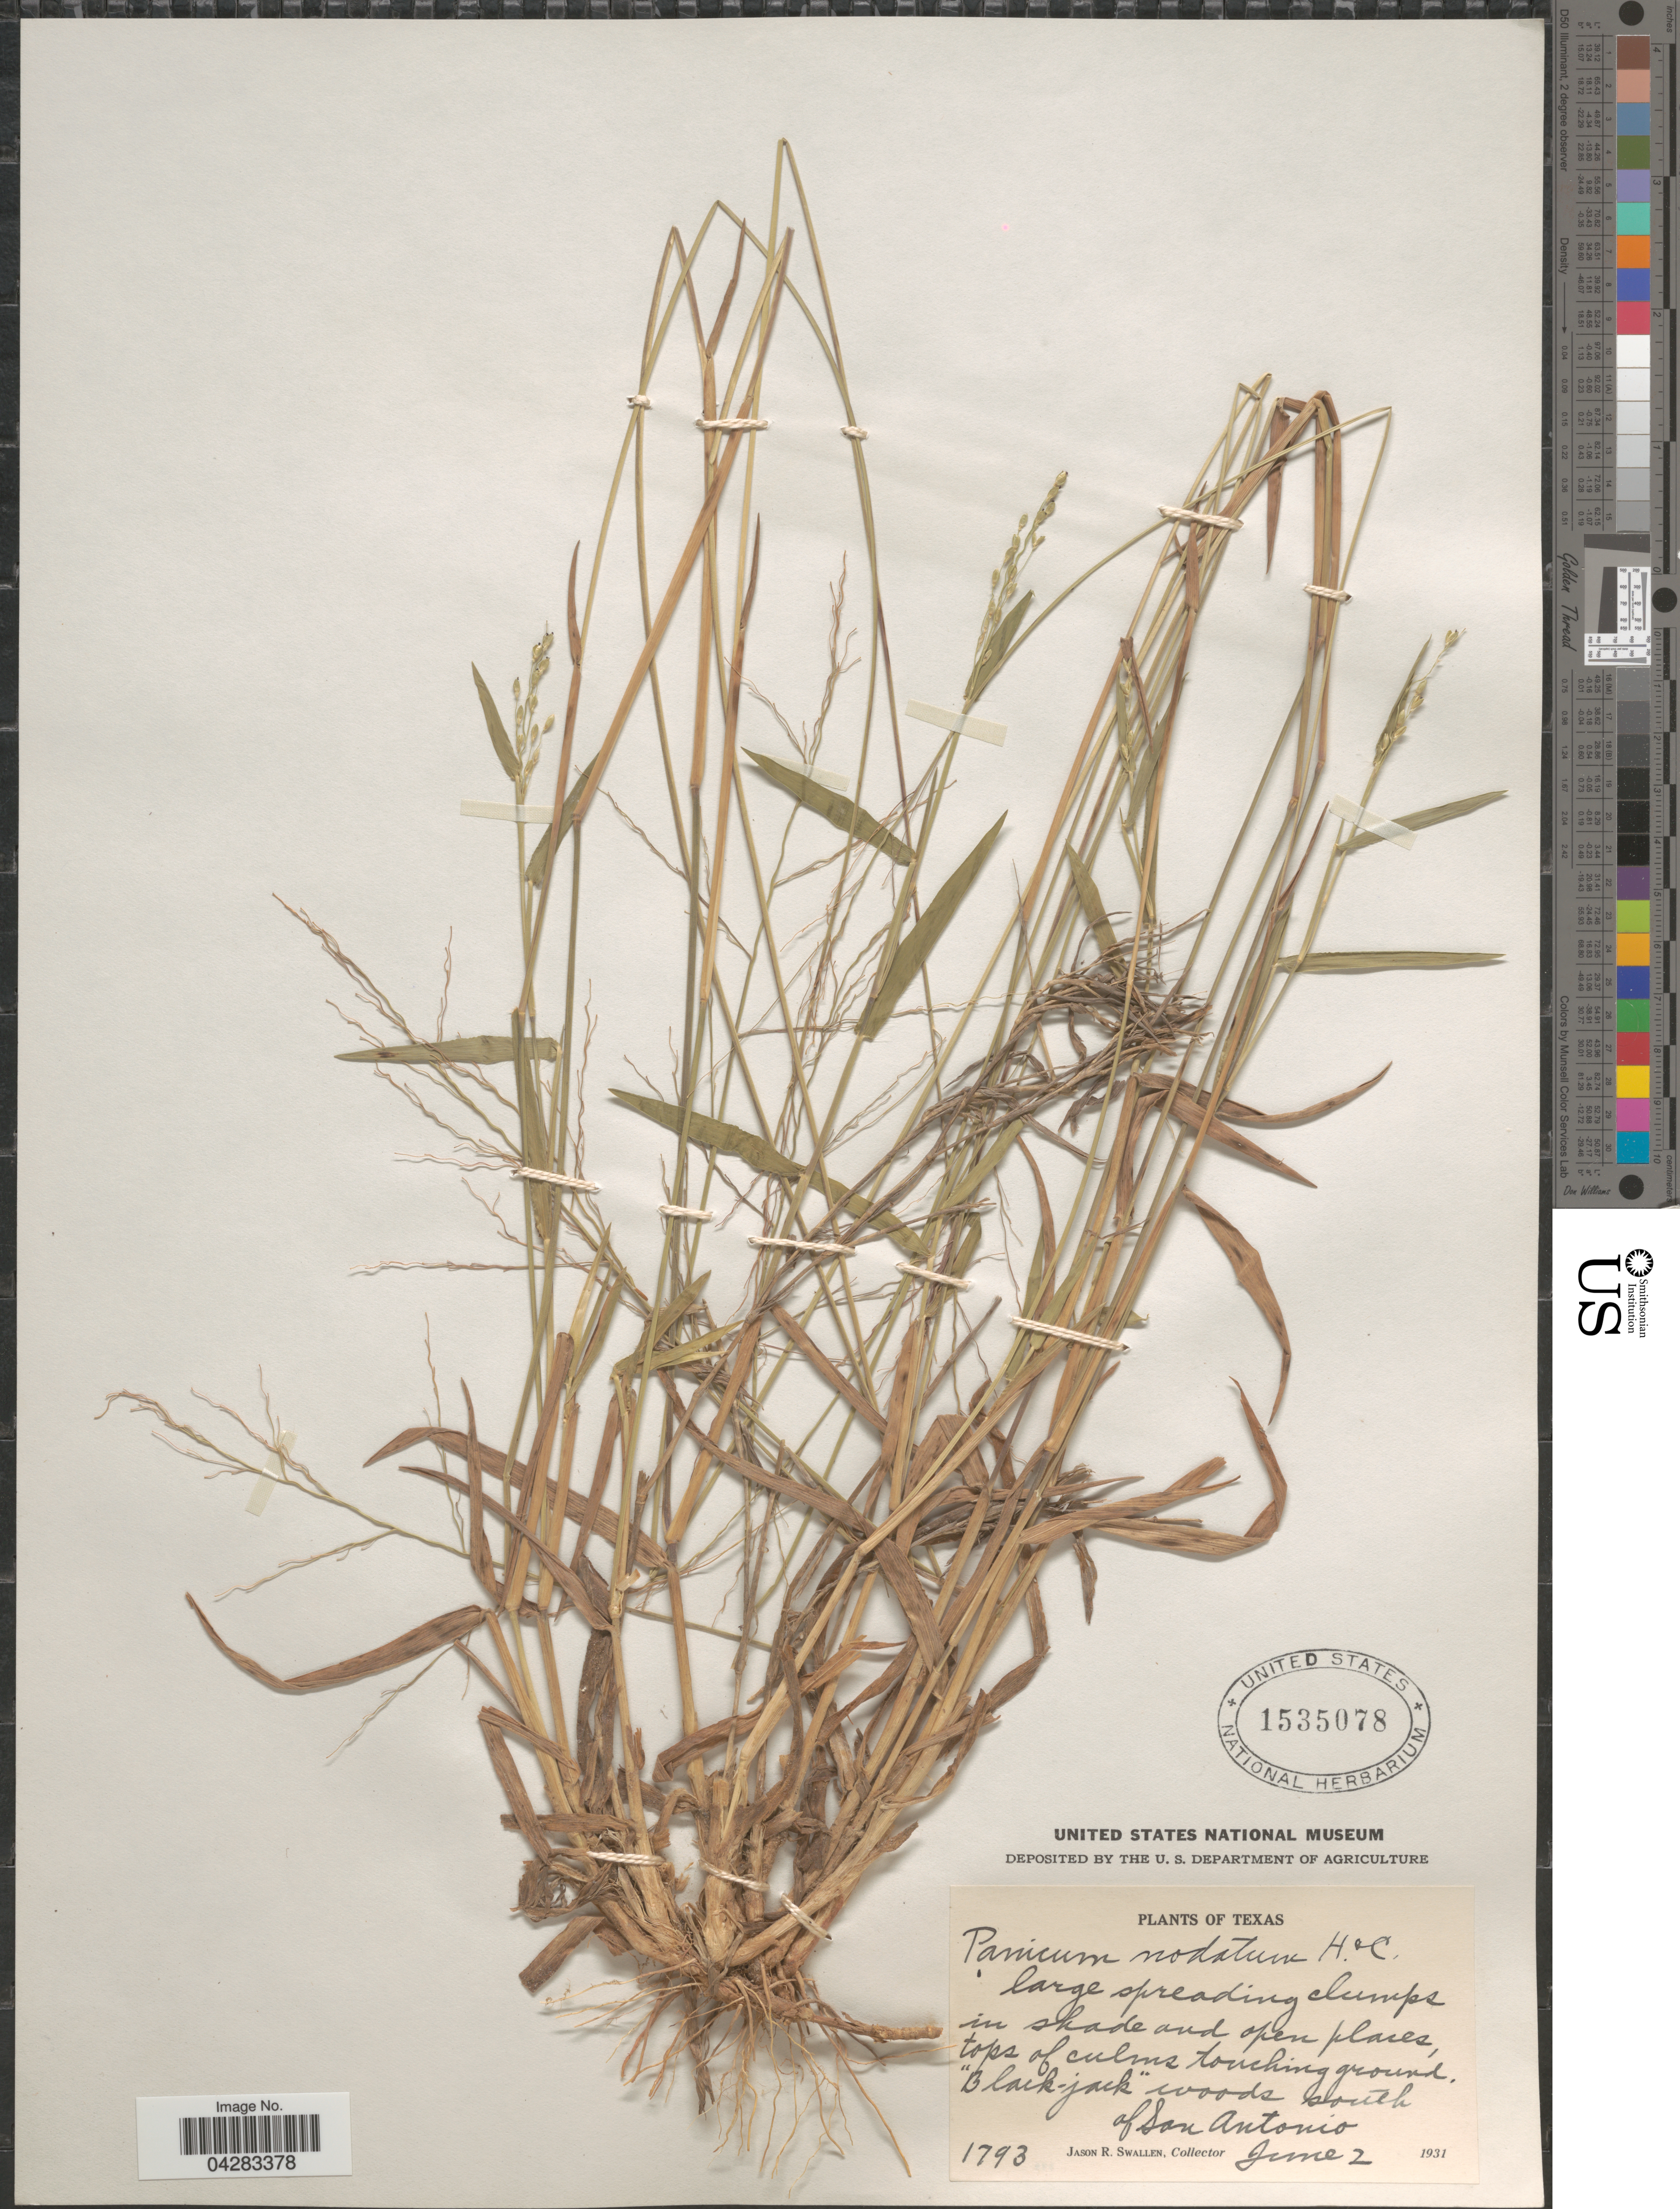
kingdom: Plantae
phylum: Tracheophyta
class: Liliopsida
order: Poales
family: Poaceae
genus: Dichanthelium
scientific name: Dichanthelium nodatum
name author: (Hitchc. & Chase) Gould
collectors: J. R. Swallen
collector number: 1793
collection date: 1931-06-02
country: United States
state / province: Texas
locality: Black-jack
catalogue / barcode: US 1535078